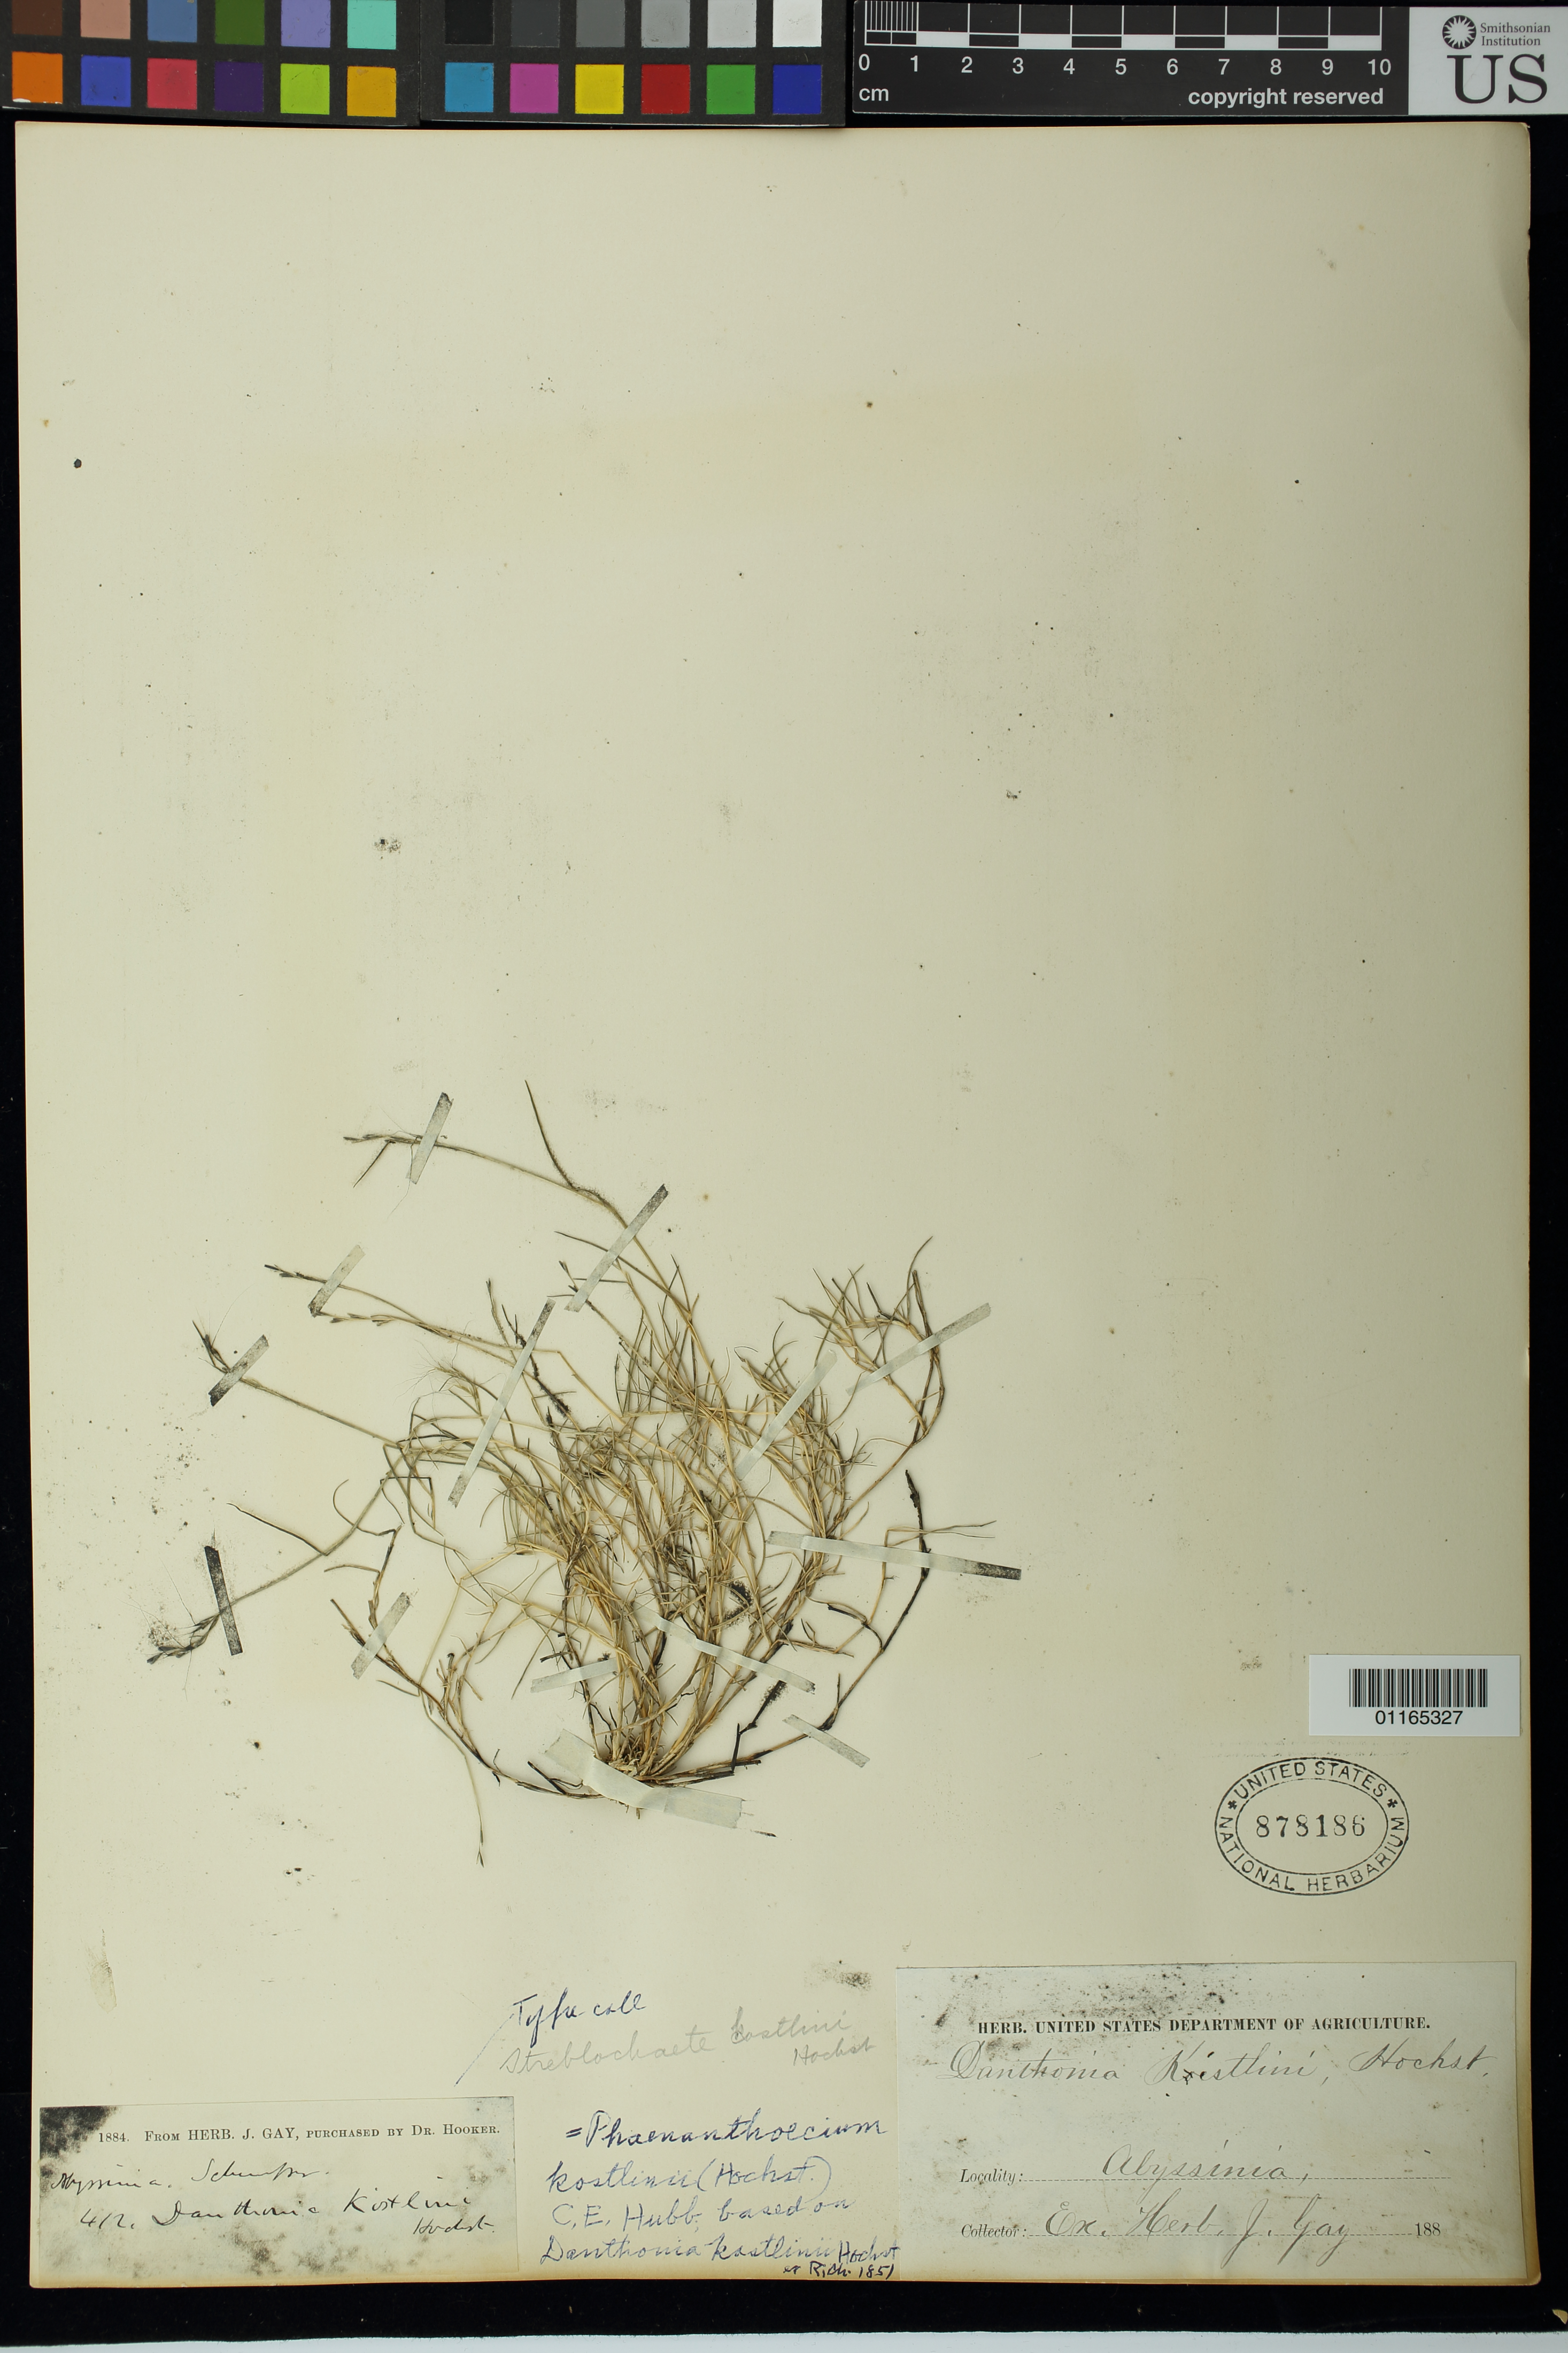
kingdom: Plantae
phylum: Tracheophyta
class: Liliopsida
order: Poales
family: Poaceae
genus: Danthonia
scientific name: Danthonia koestlini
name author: Hochst. ex A. Rich.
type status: Syntype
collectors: G. W. Schimper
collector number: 412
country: Ethiopia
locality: "Abyssinia"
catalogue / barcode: US 878186